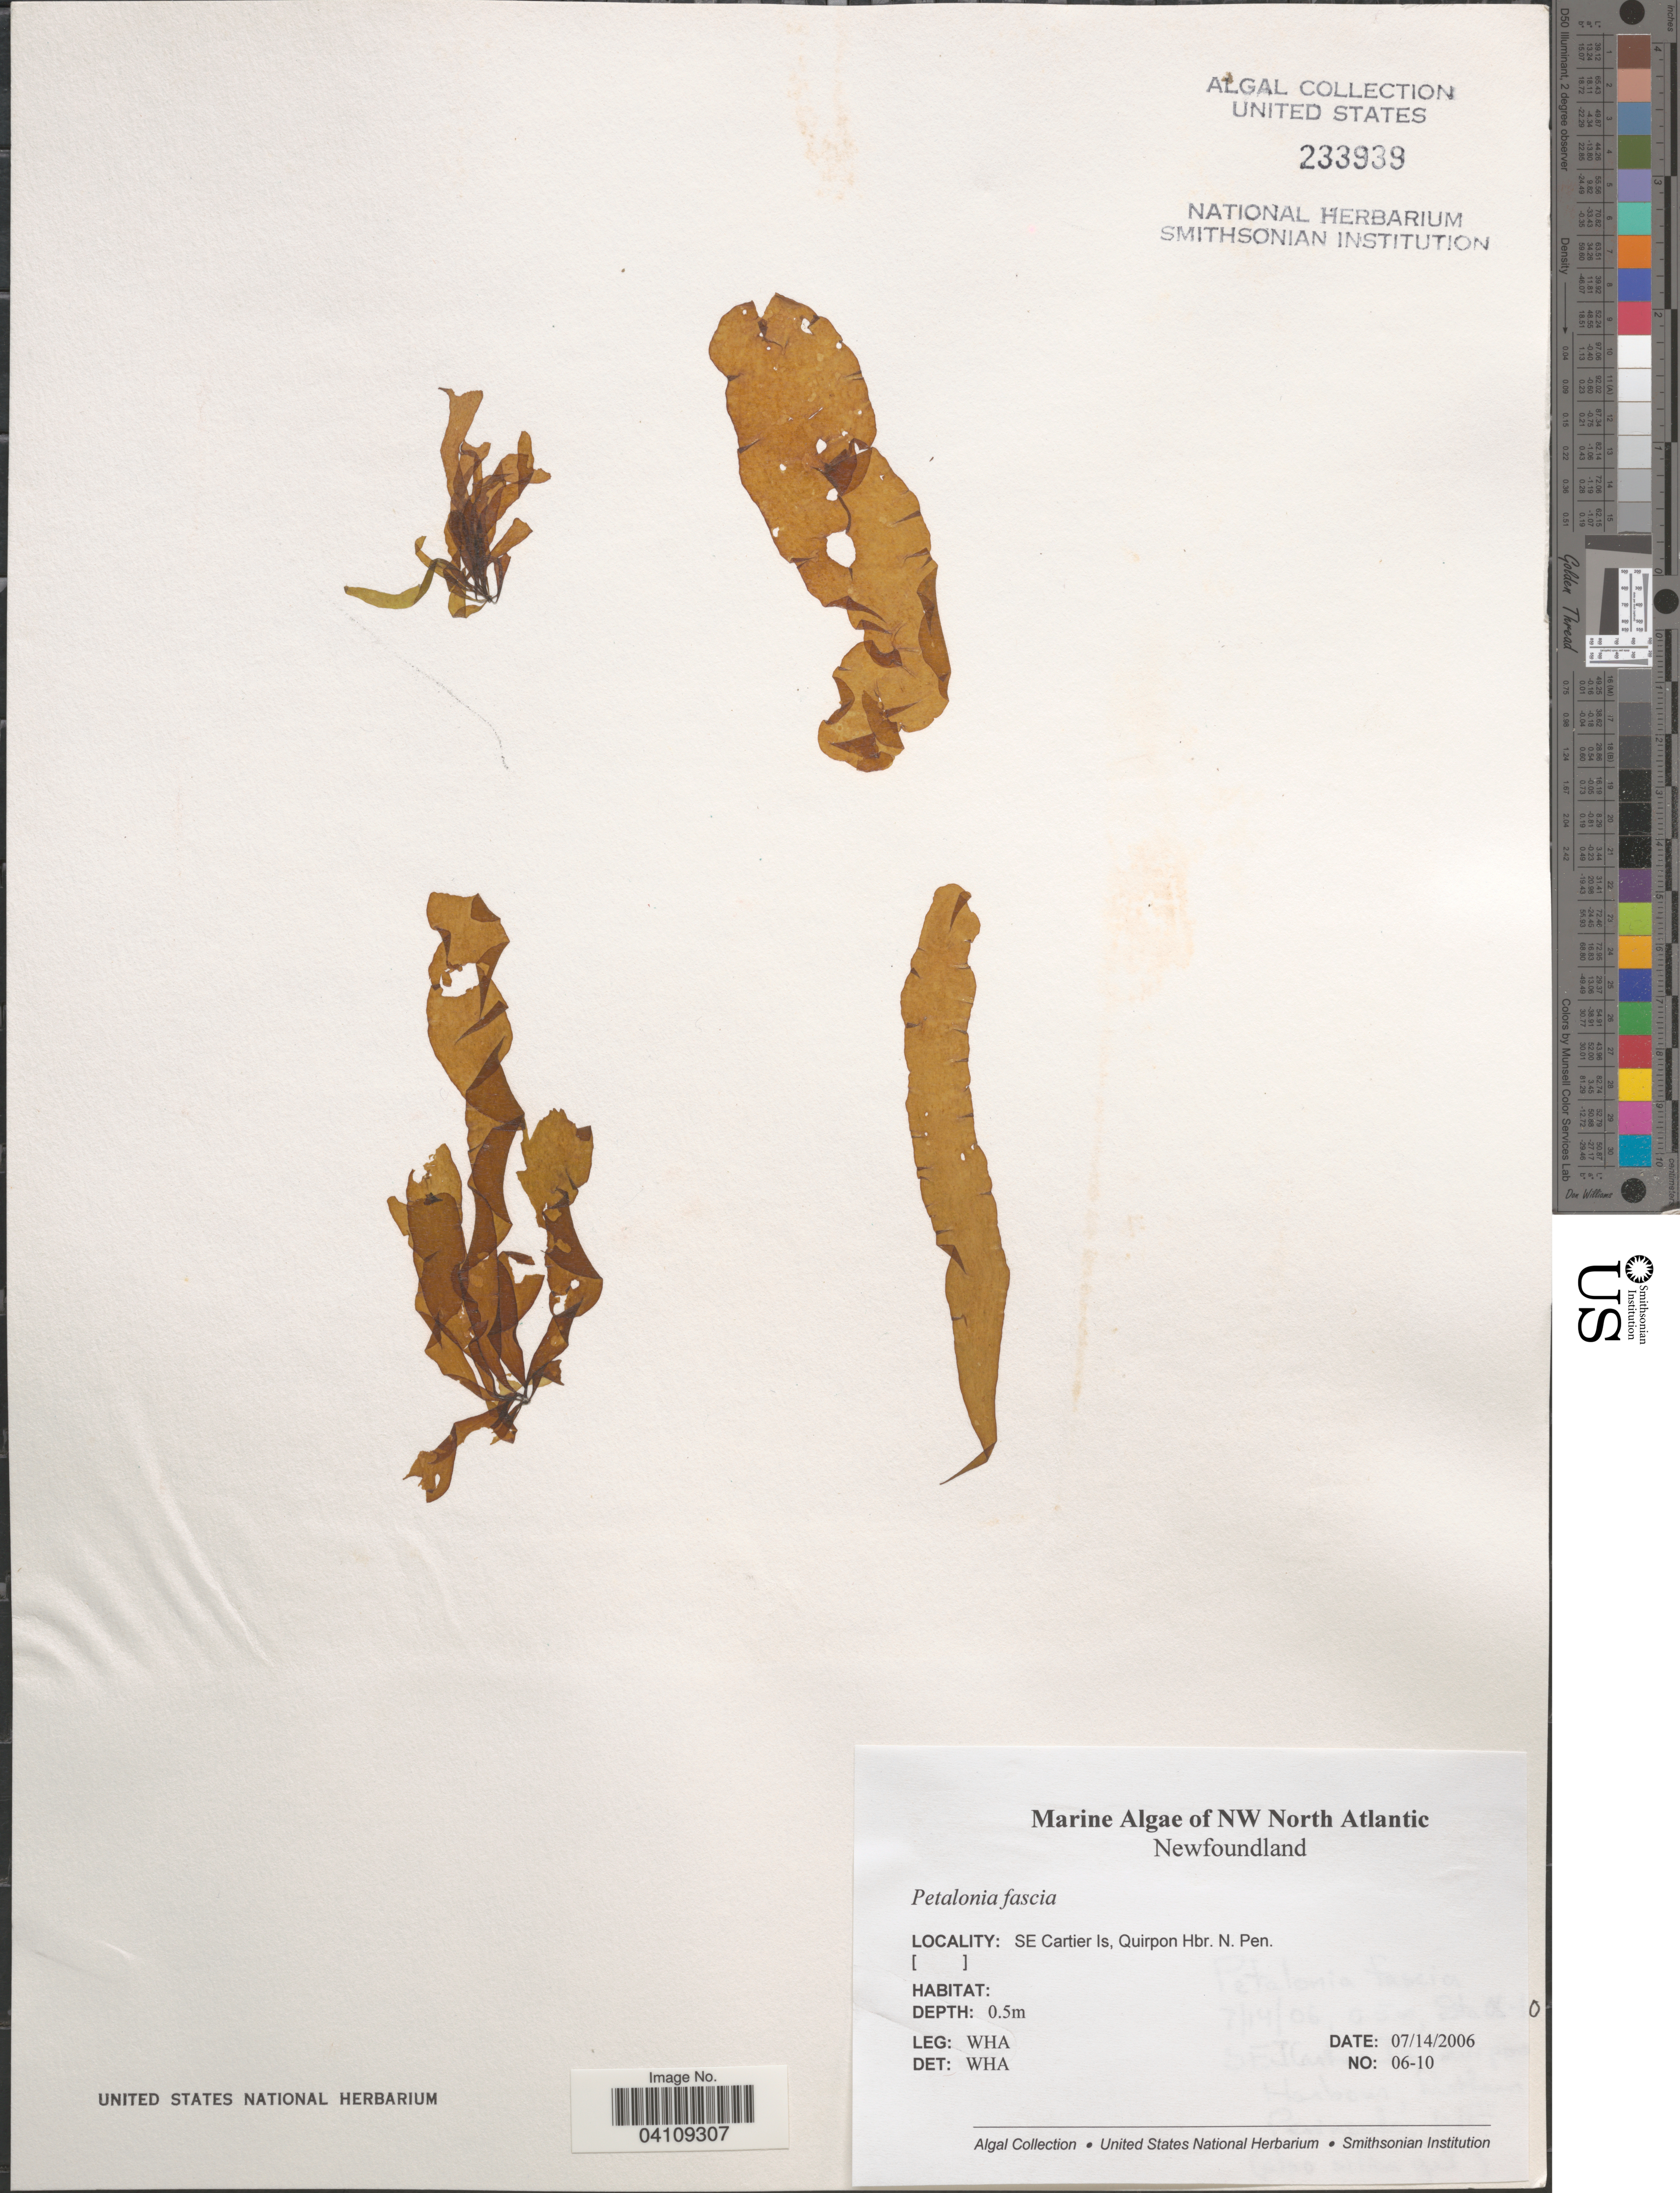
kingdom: Chromista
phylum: Ochrophyta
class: Phaeophyceae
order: Scytosiphonales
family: Scytosiphonaceae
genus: Petalonia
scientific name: Petalonia fascia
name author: (O.F. Müller) Kuntze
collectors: W. H. Adey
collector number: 06-10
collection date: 2006-07-14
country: Canada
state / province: Newfoundland and Labrador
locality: NW North Atlantic. SE Cartier Is, Quirpon Hbr. N. Pen.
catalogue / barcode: US 233939